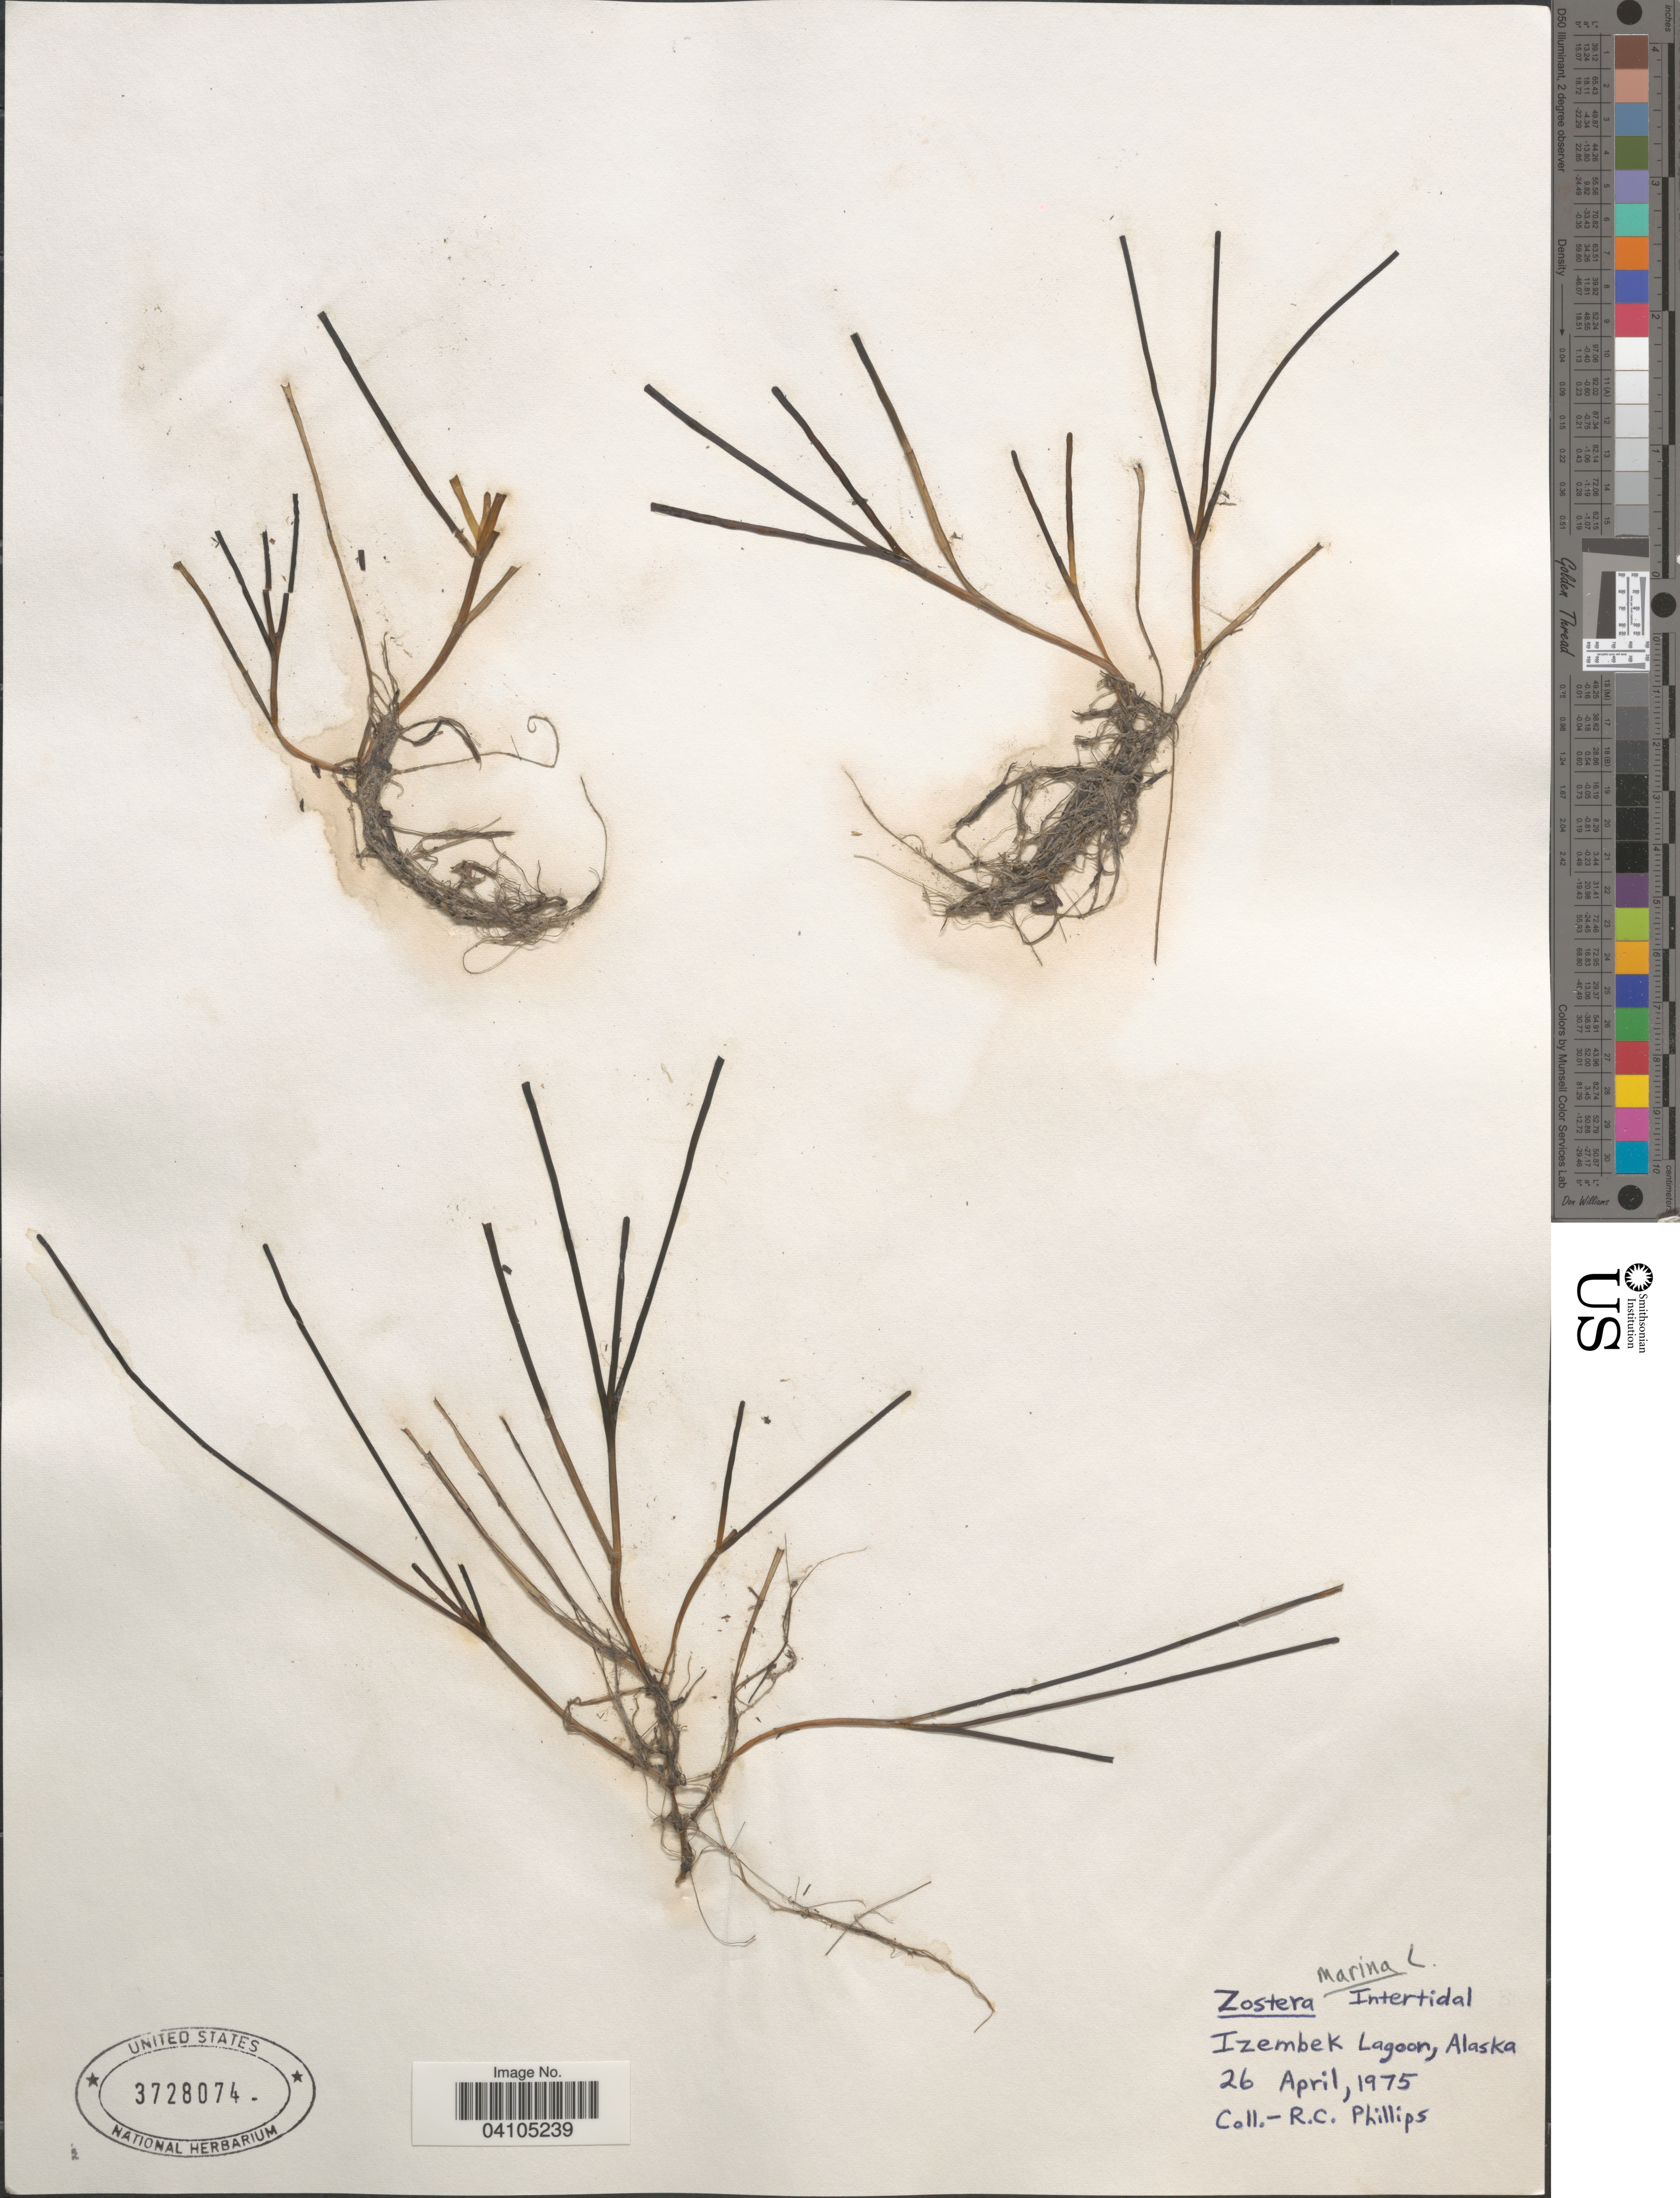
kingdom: Plantae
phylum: Tracheophyta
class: Liliopsida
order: Alismatales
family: Zosteraceae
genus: Zostera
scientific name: Zostera marina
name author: L.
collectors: R. C. Phillips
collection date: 1975-04-26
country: United States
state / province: Alaska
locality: Izembek Lagoon.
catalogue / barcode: US 3728074